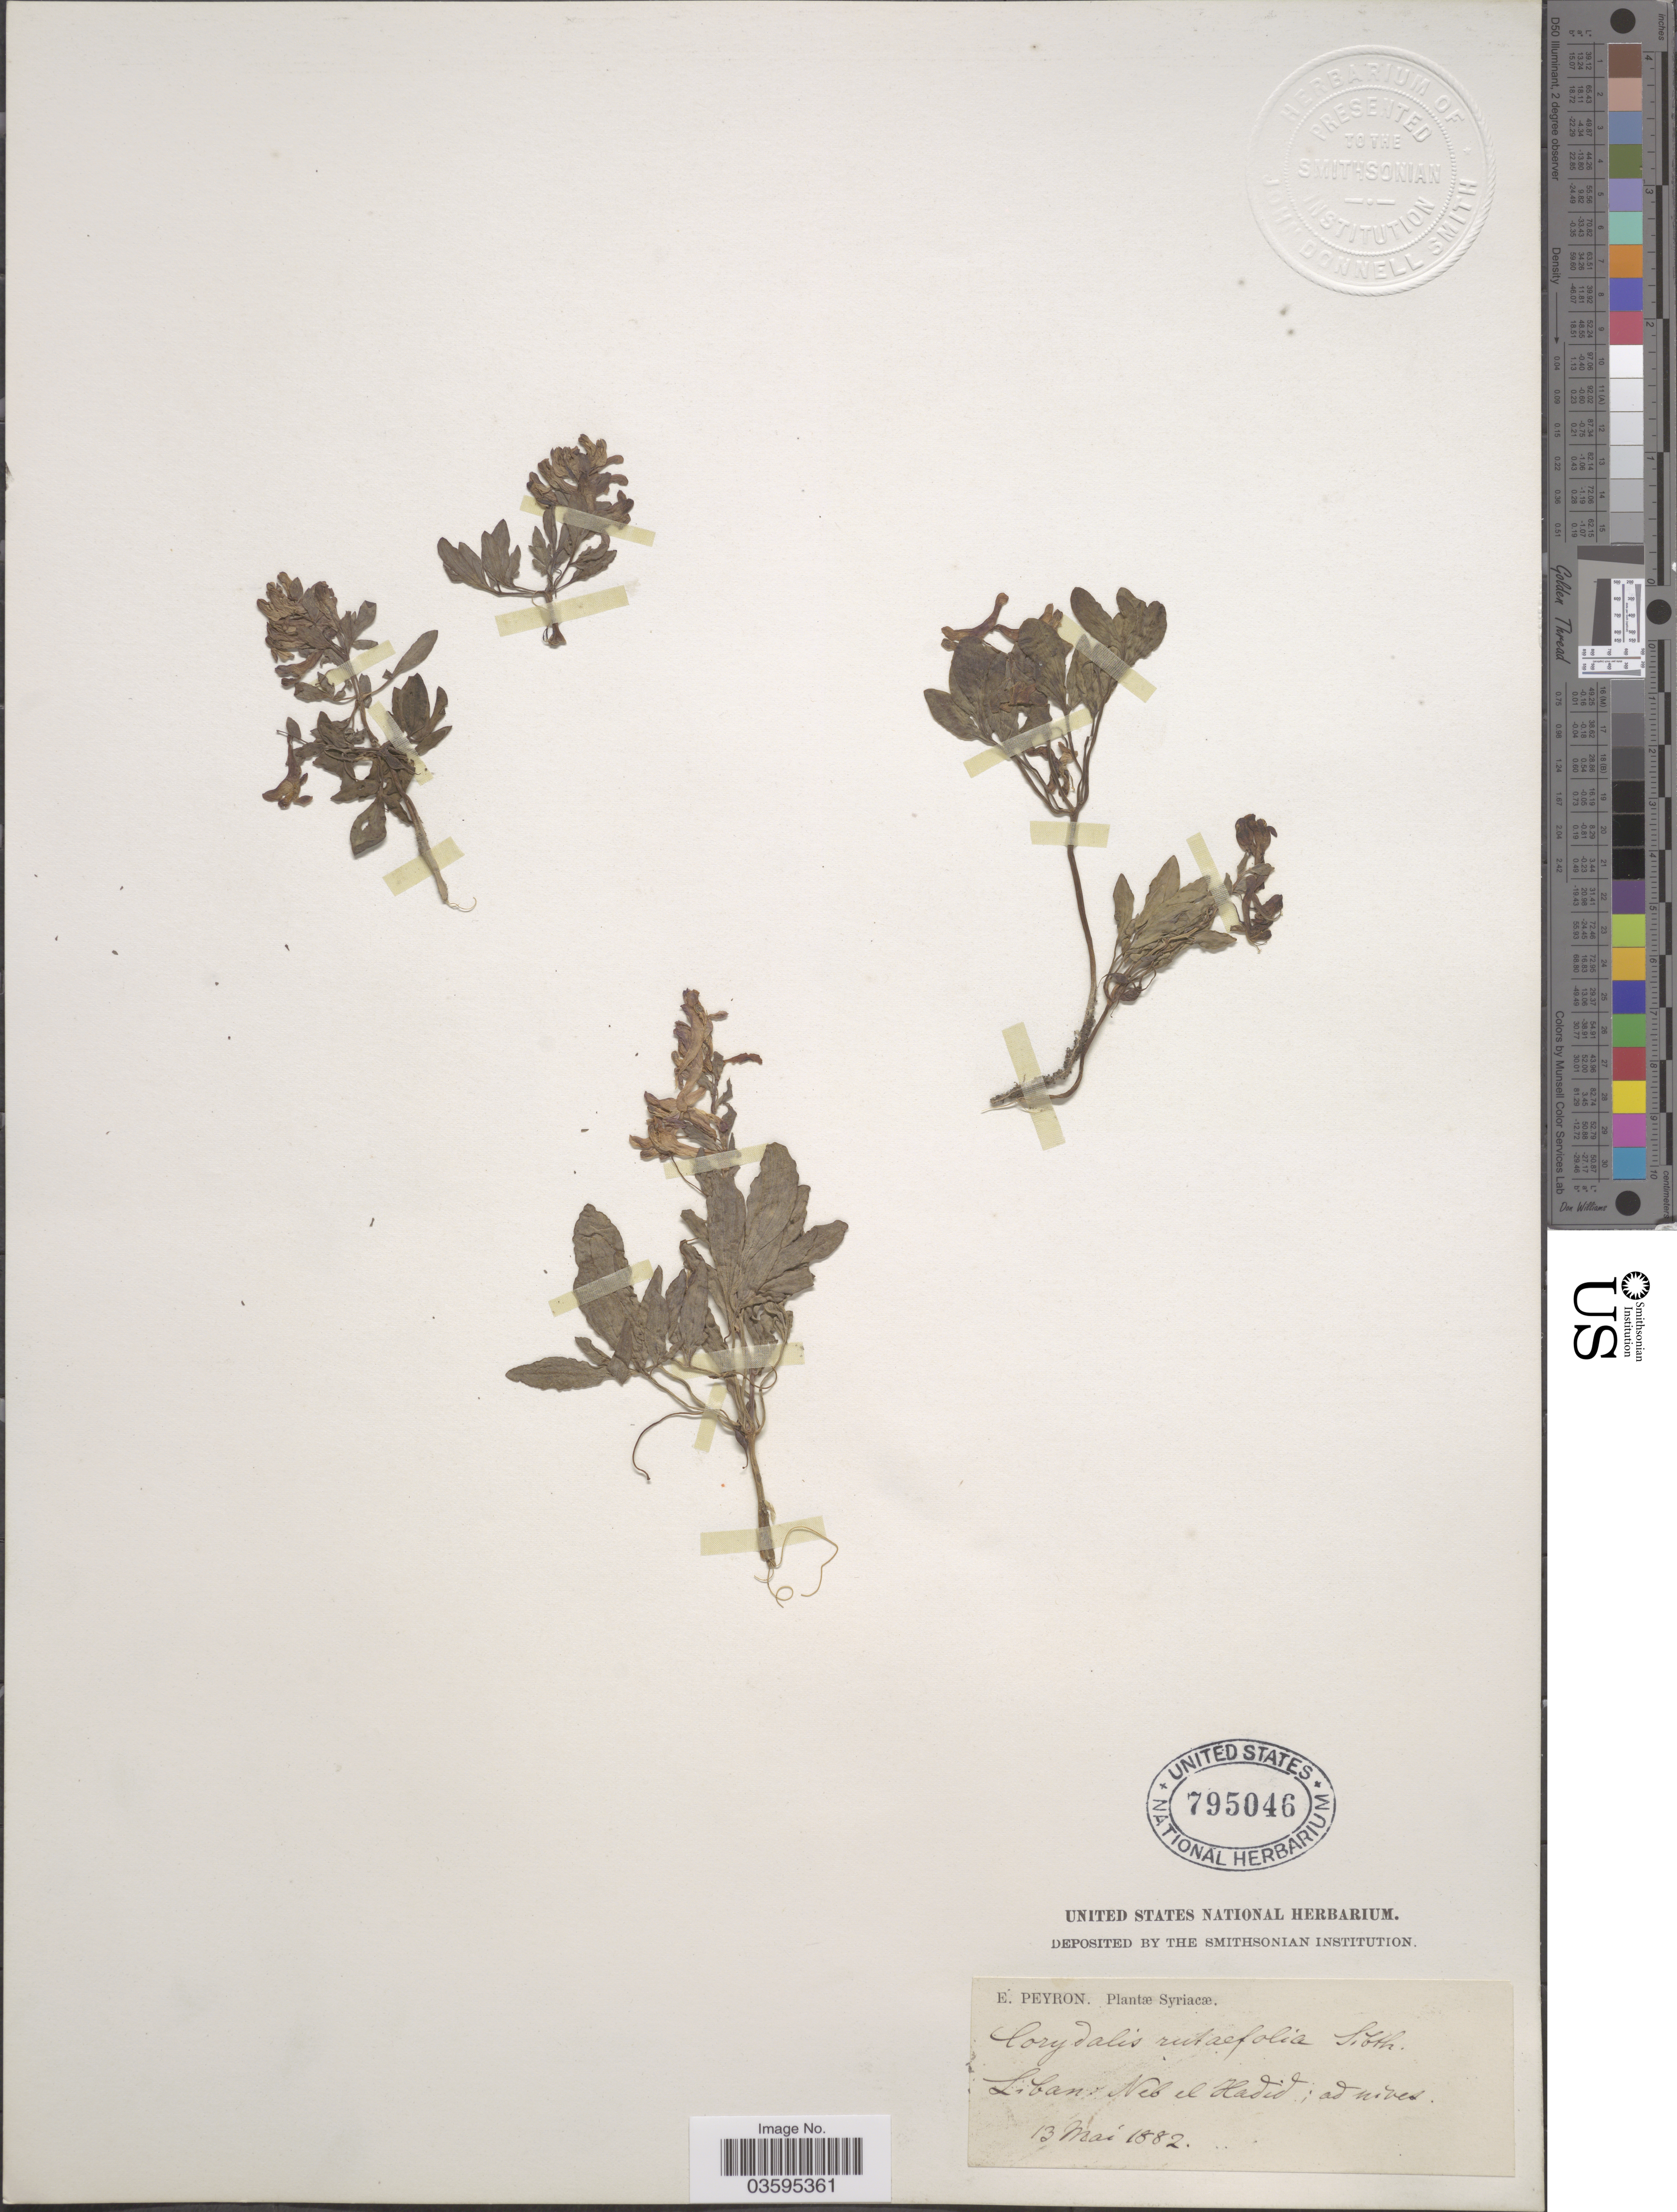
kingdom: Plantae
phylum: Tracheophyta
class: Magnoliopsida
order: Ranunculales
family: Papaveraceae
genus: Corydalis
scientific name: Corydalis rutifolia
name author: (Sm.) DC.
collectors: E. Peyron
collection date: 1882-05-13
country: Syria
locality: Syriacæ Liban: Neb el Hadid; ad nives [interpreted].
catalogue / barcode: US 795046